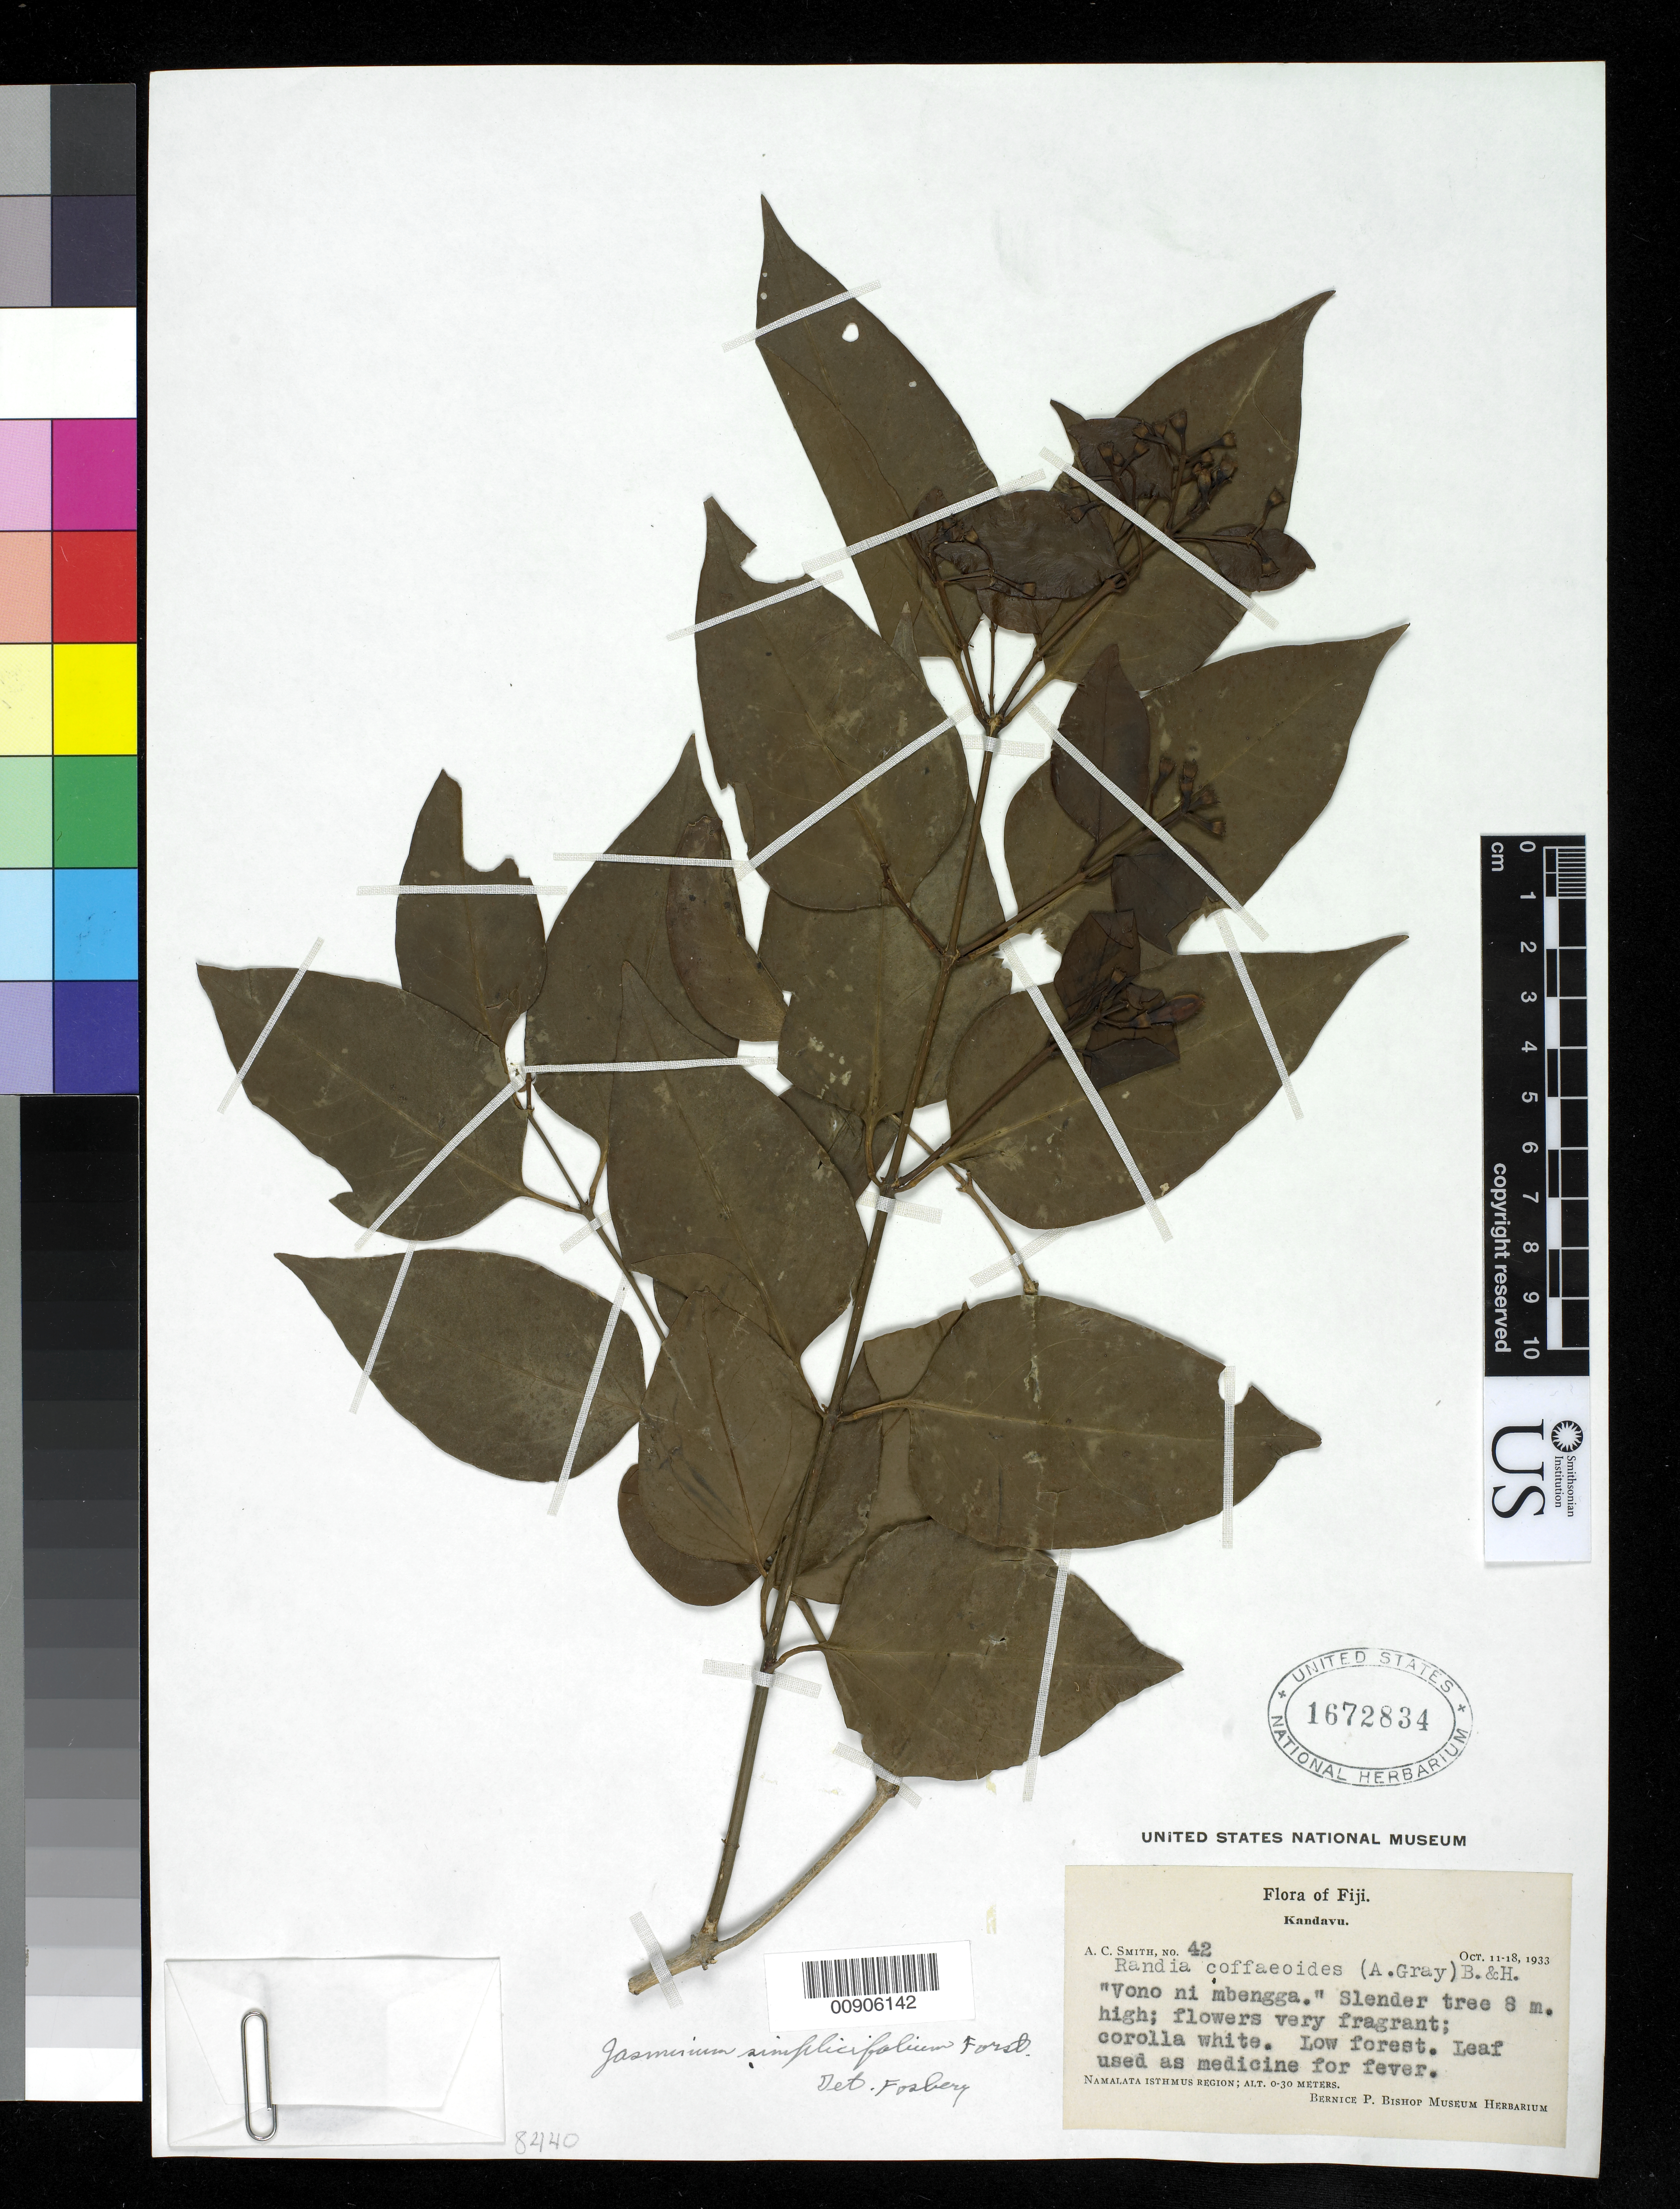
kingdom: Plantae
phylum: Tracheophyta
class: Magnoliopsida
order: Lamiales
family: Oleaceae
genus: Jasminum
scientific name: Jasminum simplicifolium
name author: G. Forst.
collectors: C. A. Smith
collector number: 42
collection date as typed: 11 Oct 1933 to 18 Oct 1933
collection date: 1933-10-11/1933-10-18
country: Fiji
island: Kadavu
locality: Namalata Isthmus region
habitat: low forest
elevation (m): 0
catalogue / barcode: US 1672834